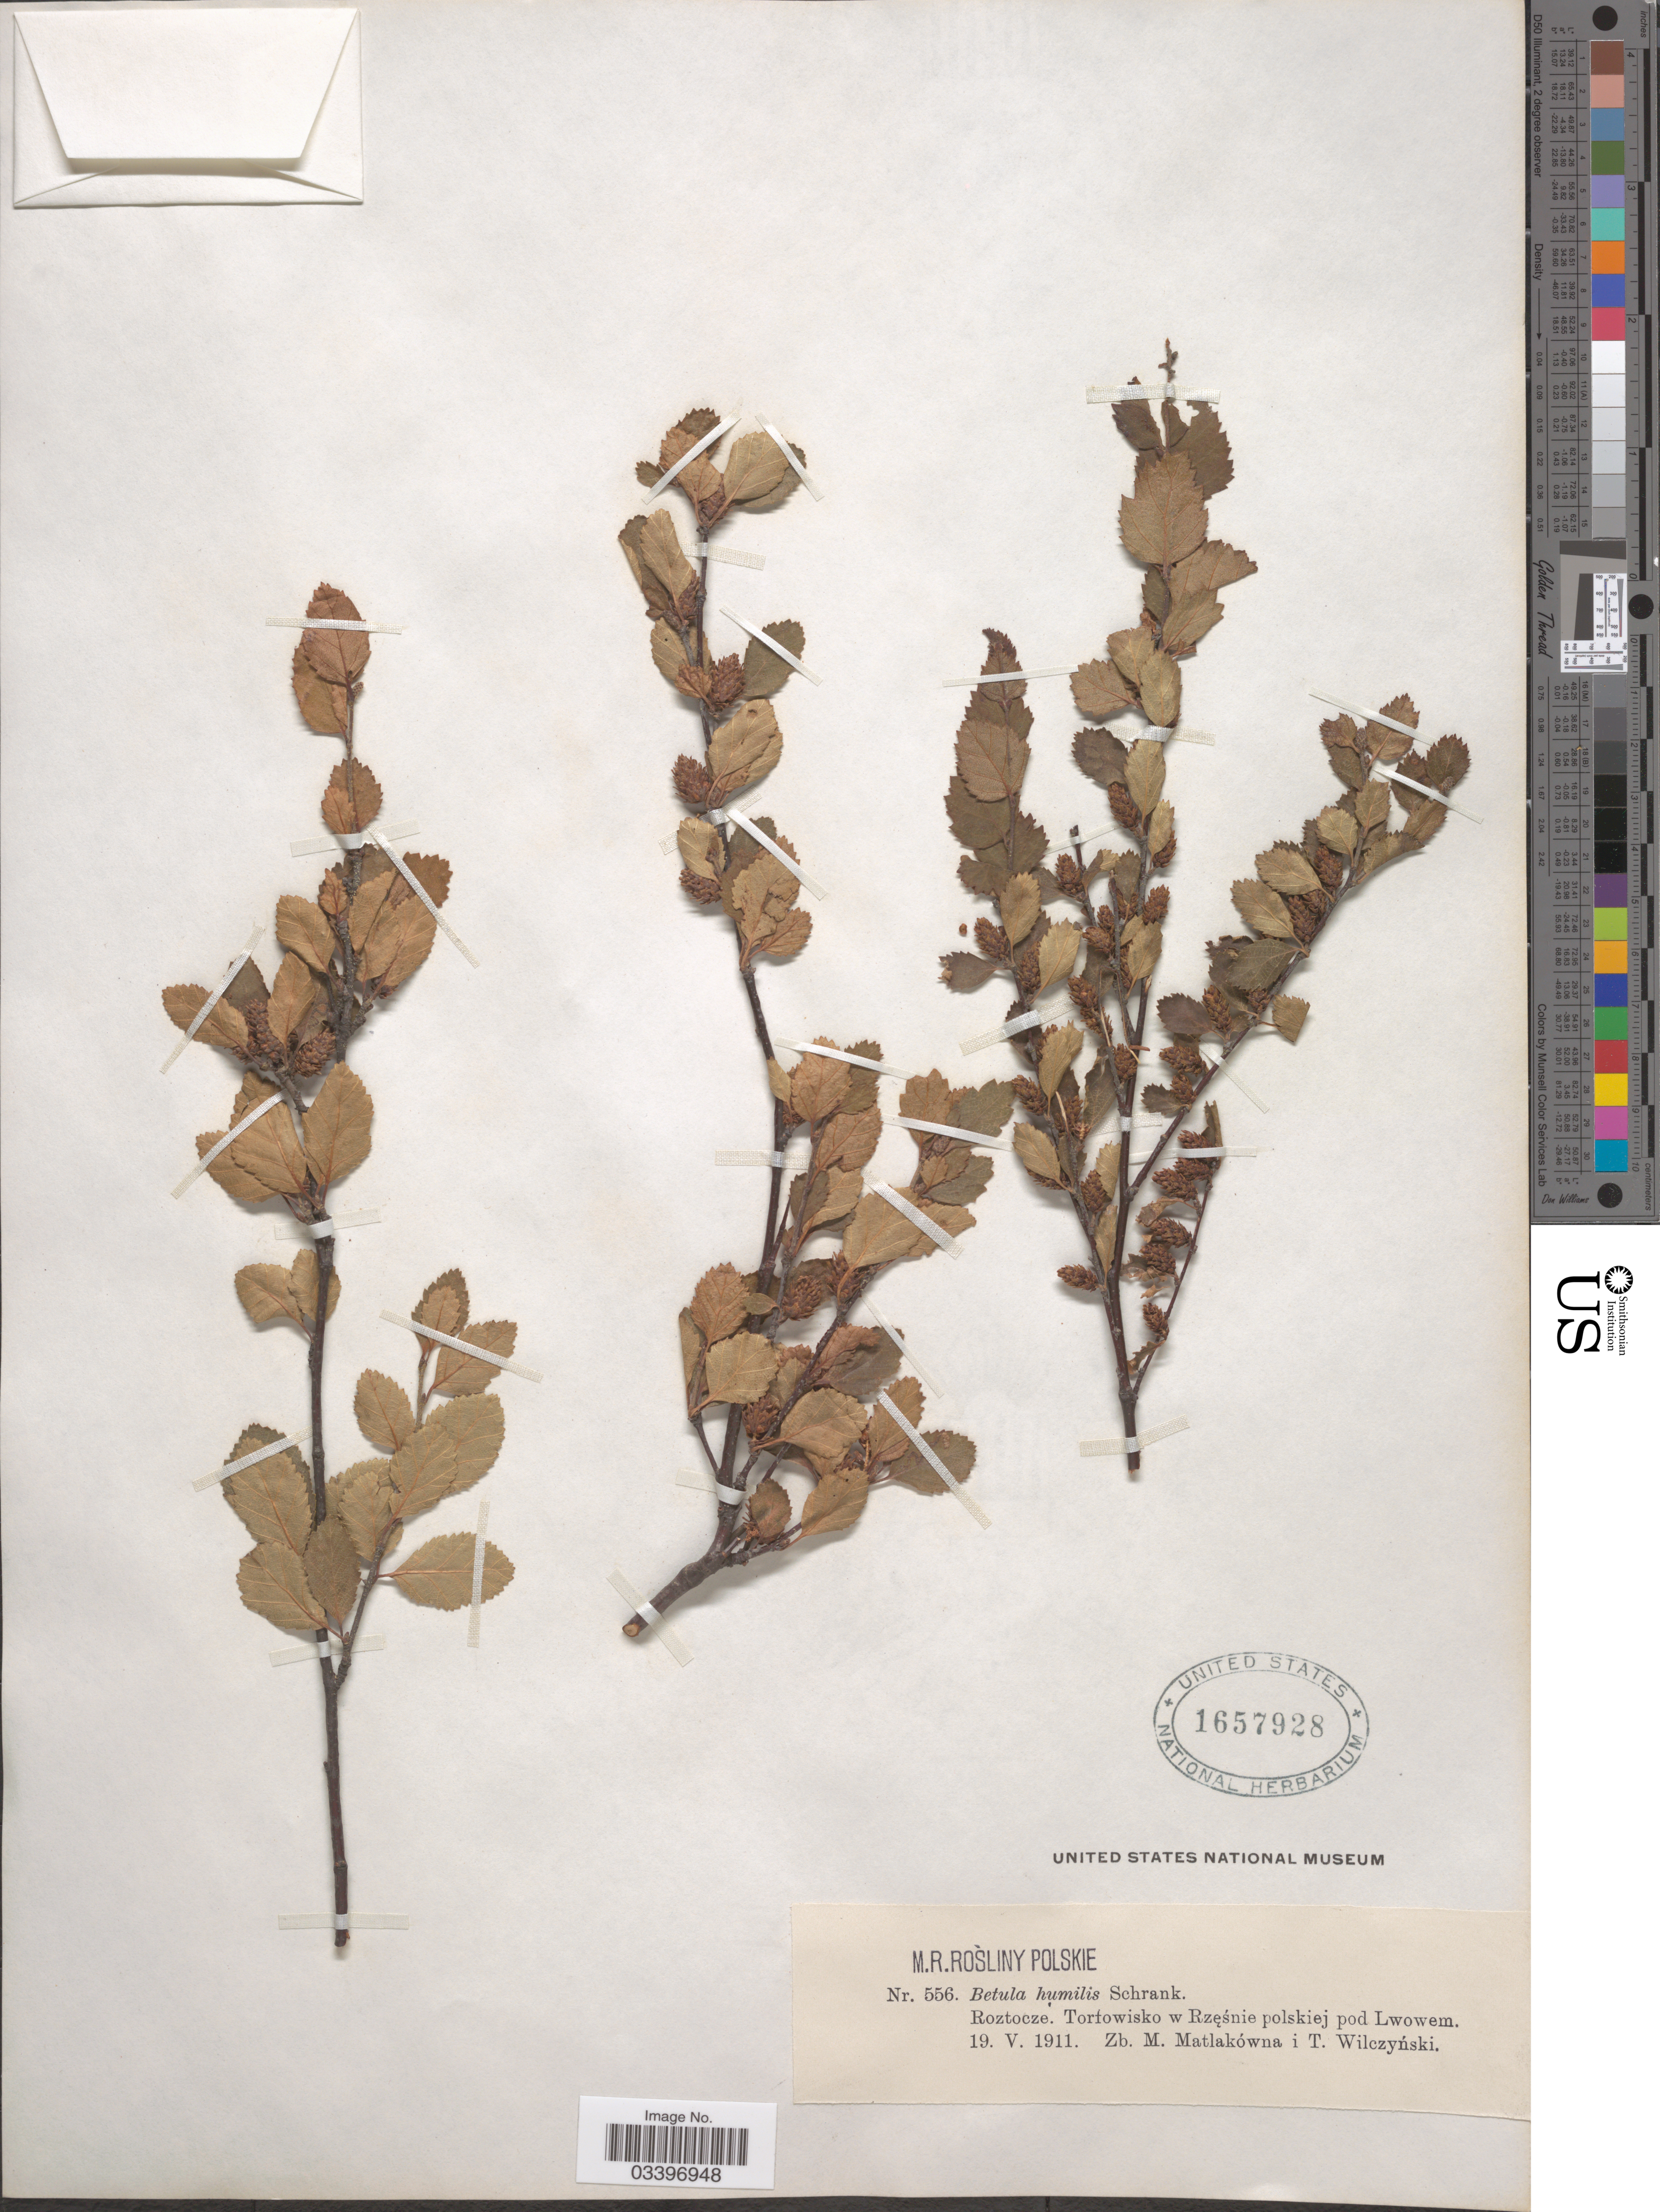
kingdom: Plantae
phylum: Tracheophyta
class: Magnoliopsida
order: Fagales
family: Betulaceae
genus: Betula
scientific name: Betula humilis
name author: Schrank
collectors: Z. Matlakówna & T. Wilczynski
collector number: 556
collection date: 1911-05-19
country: Ukraine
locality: Roztocze. Torfowisko w Rzęśnie polskiej pod Lwowem.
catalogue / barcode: US 1657928